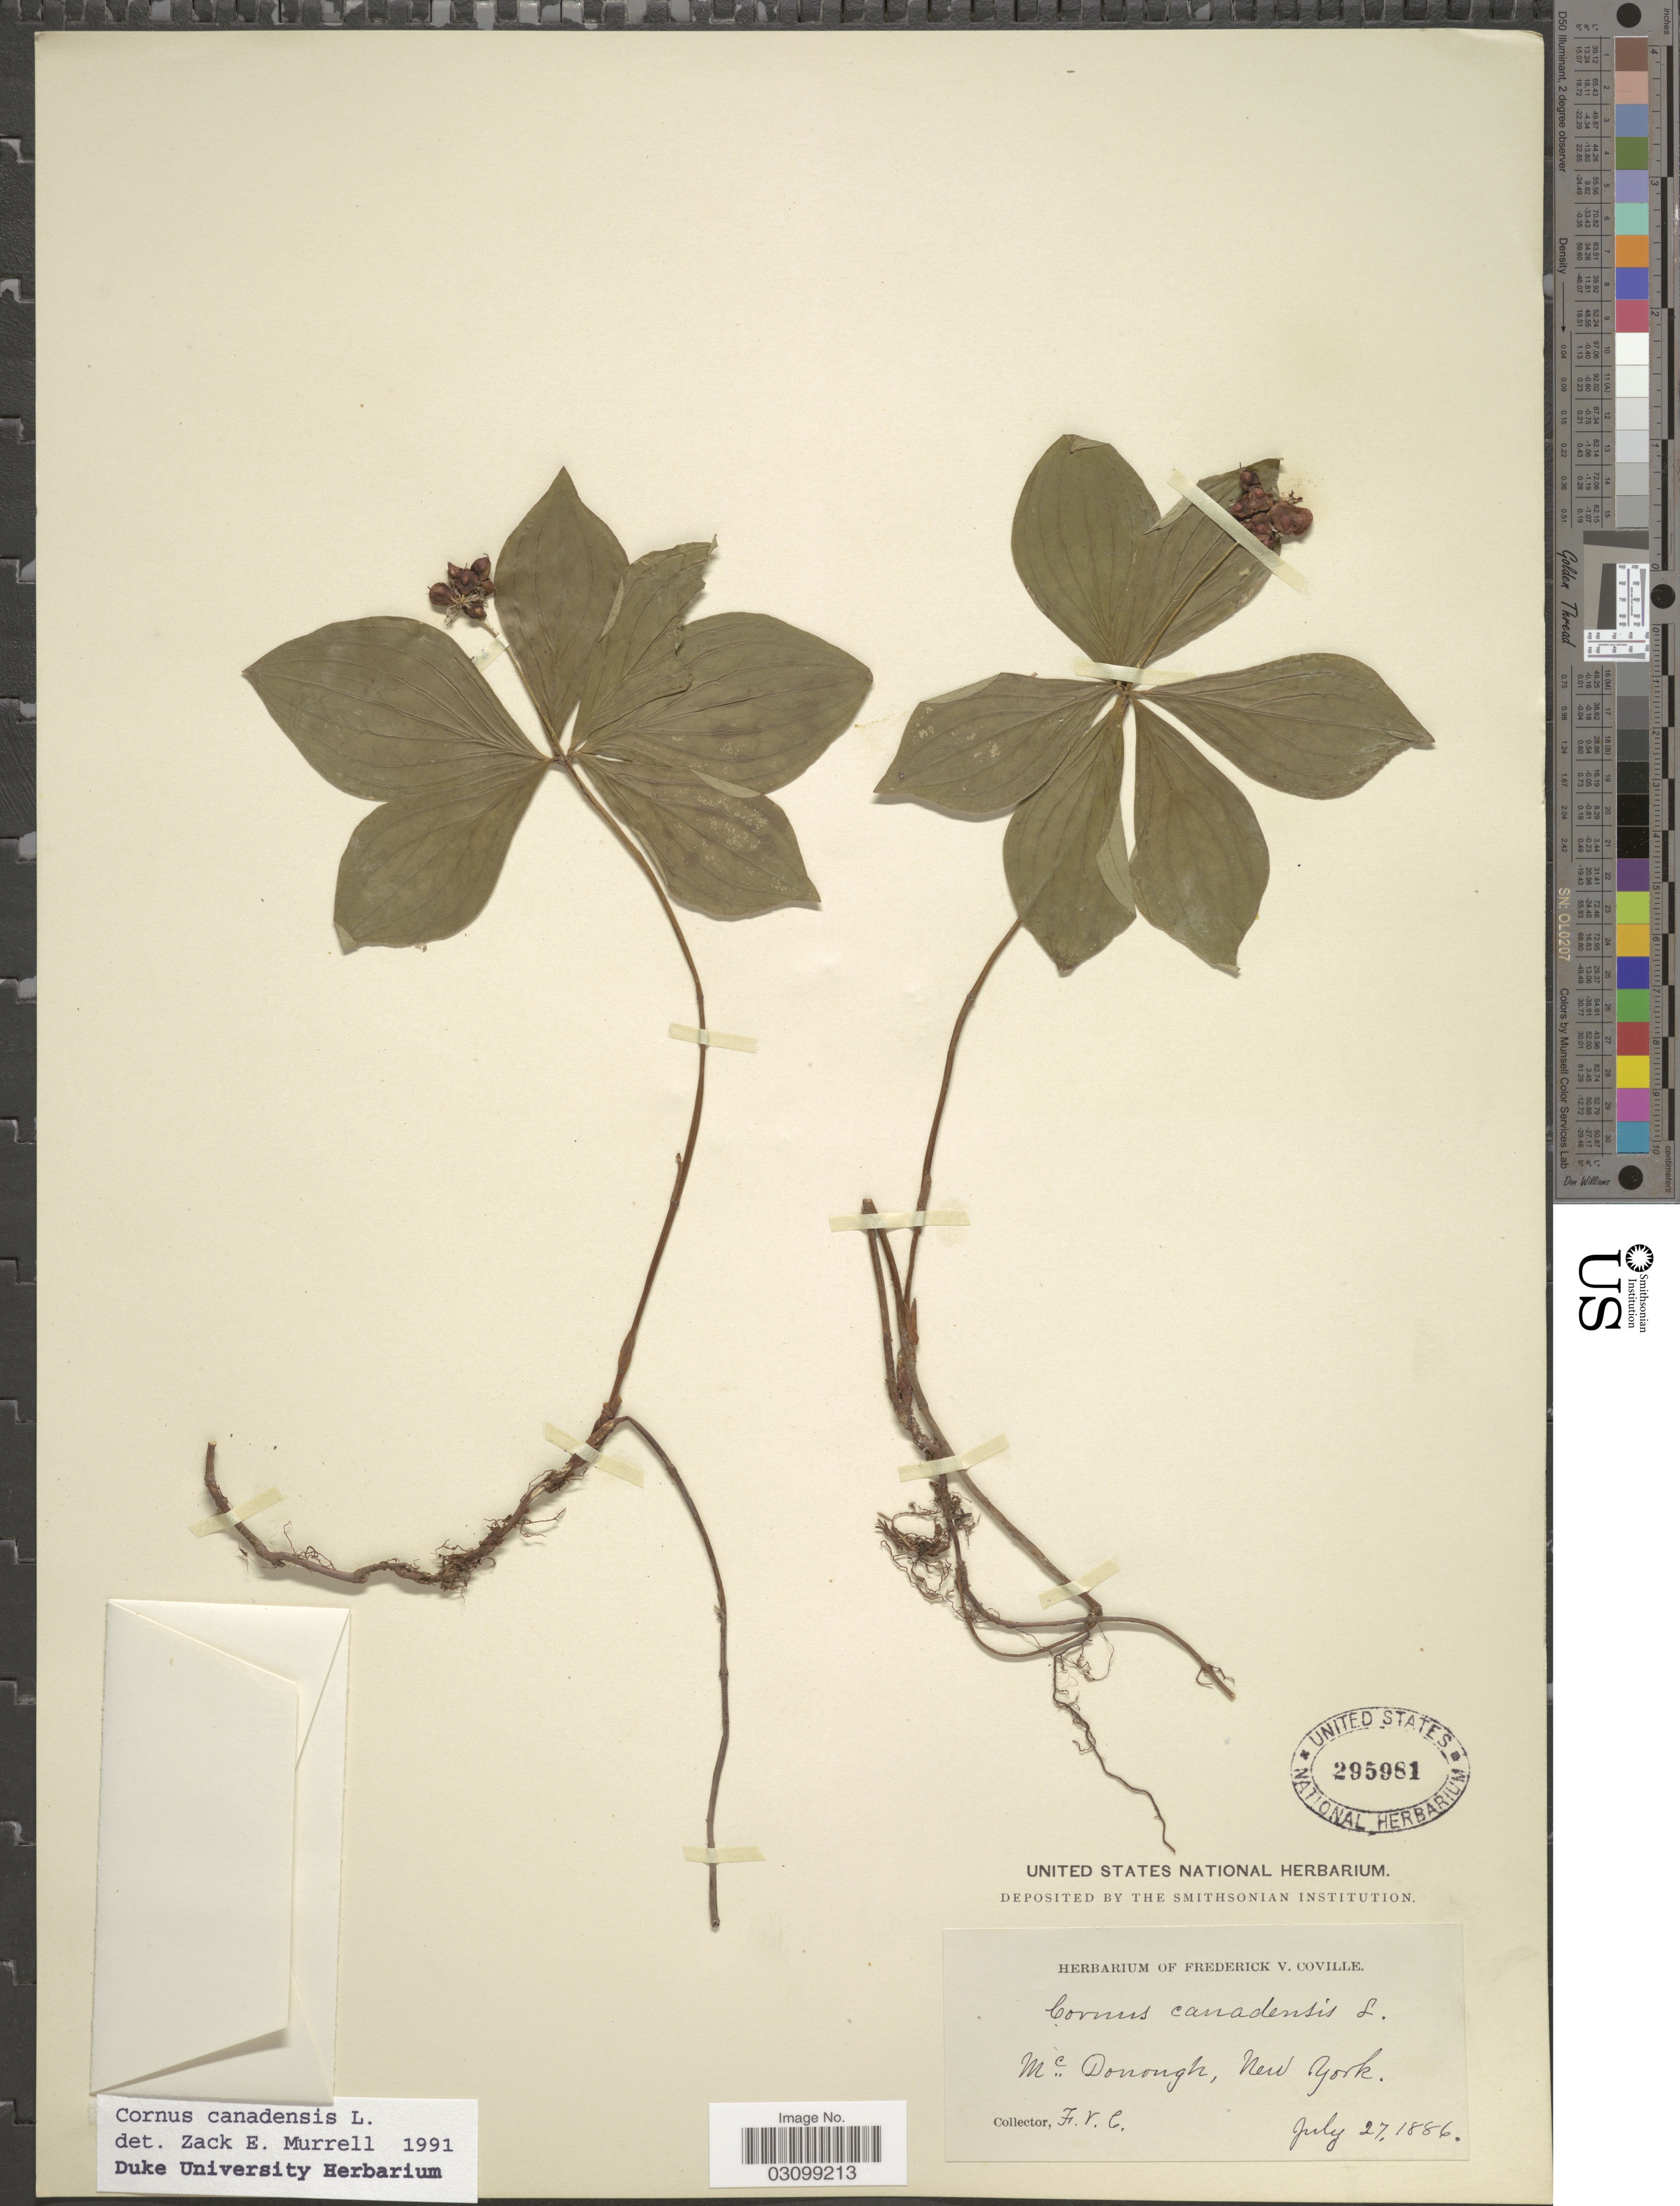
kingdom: Plantae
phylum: Tracheophyta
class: Magnoliopsida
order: Cornales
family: Cornaceae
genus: Cornus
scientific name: Cornus sp.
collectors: F. V. Coville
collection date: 1886-07-27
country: United States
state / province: New York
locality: Mc Donough.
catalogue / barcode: US 295981